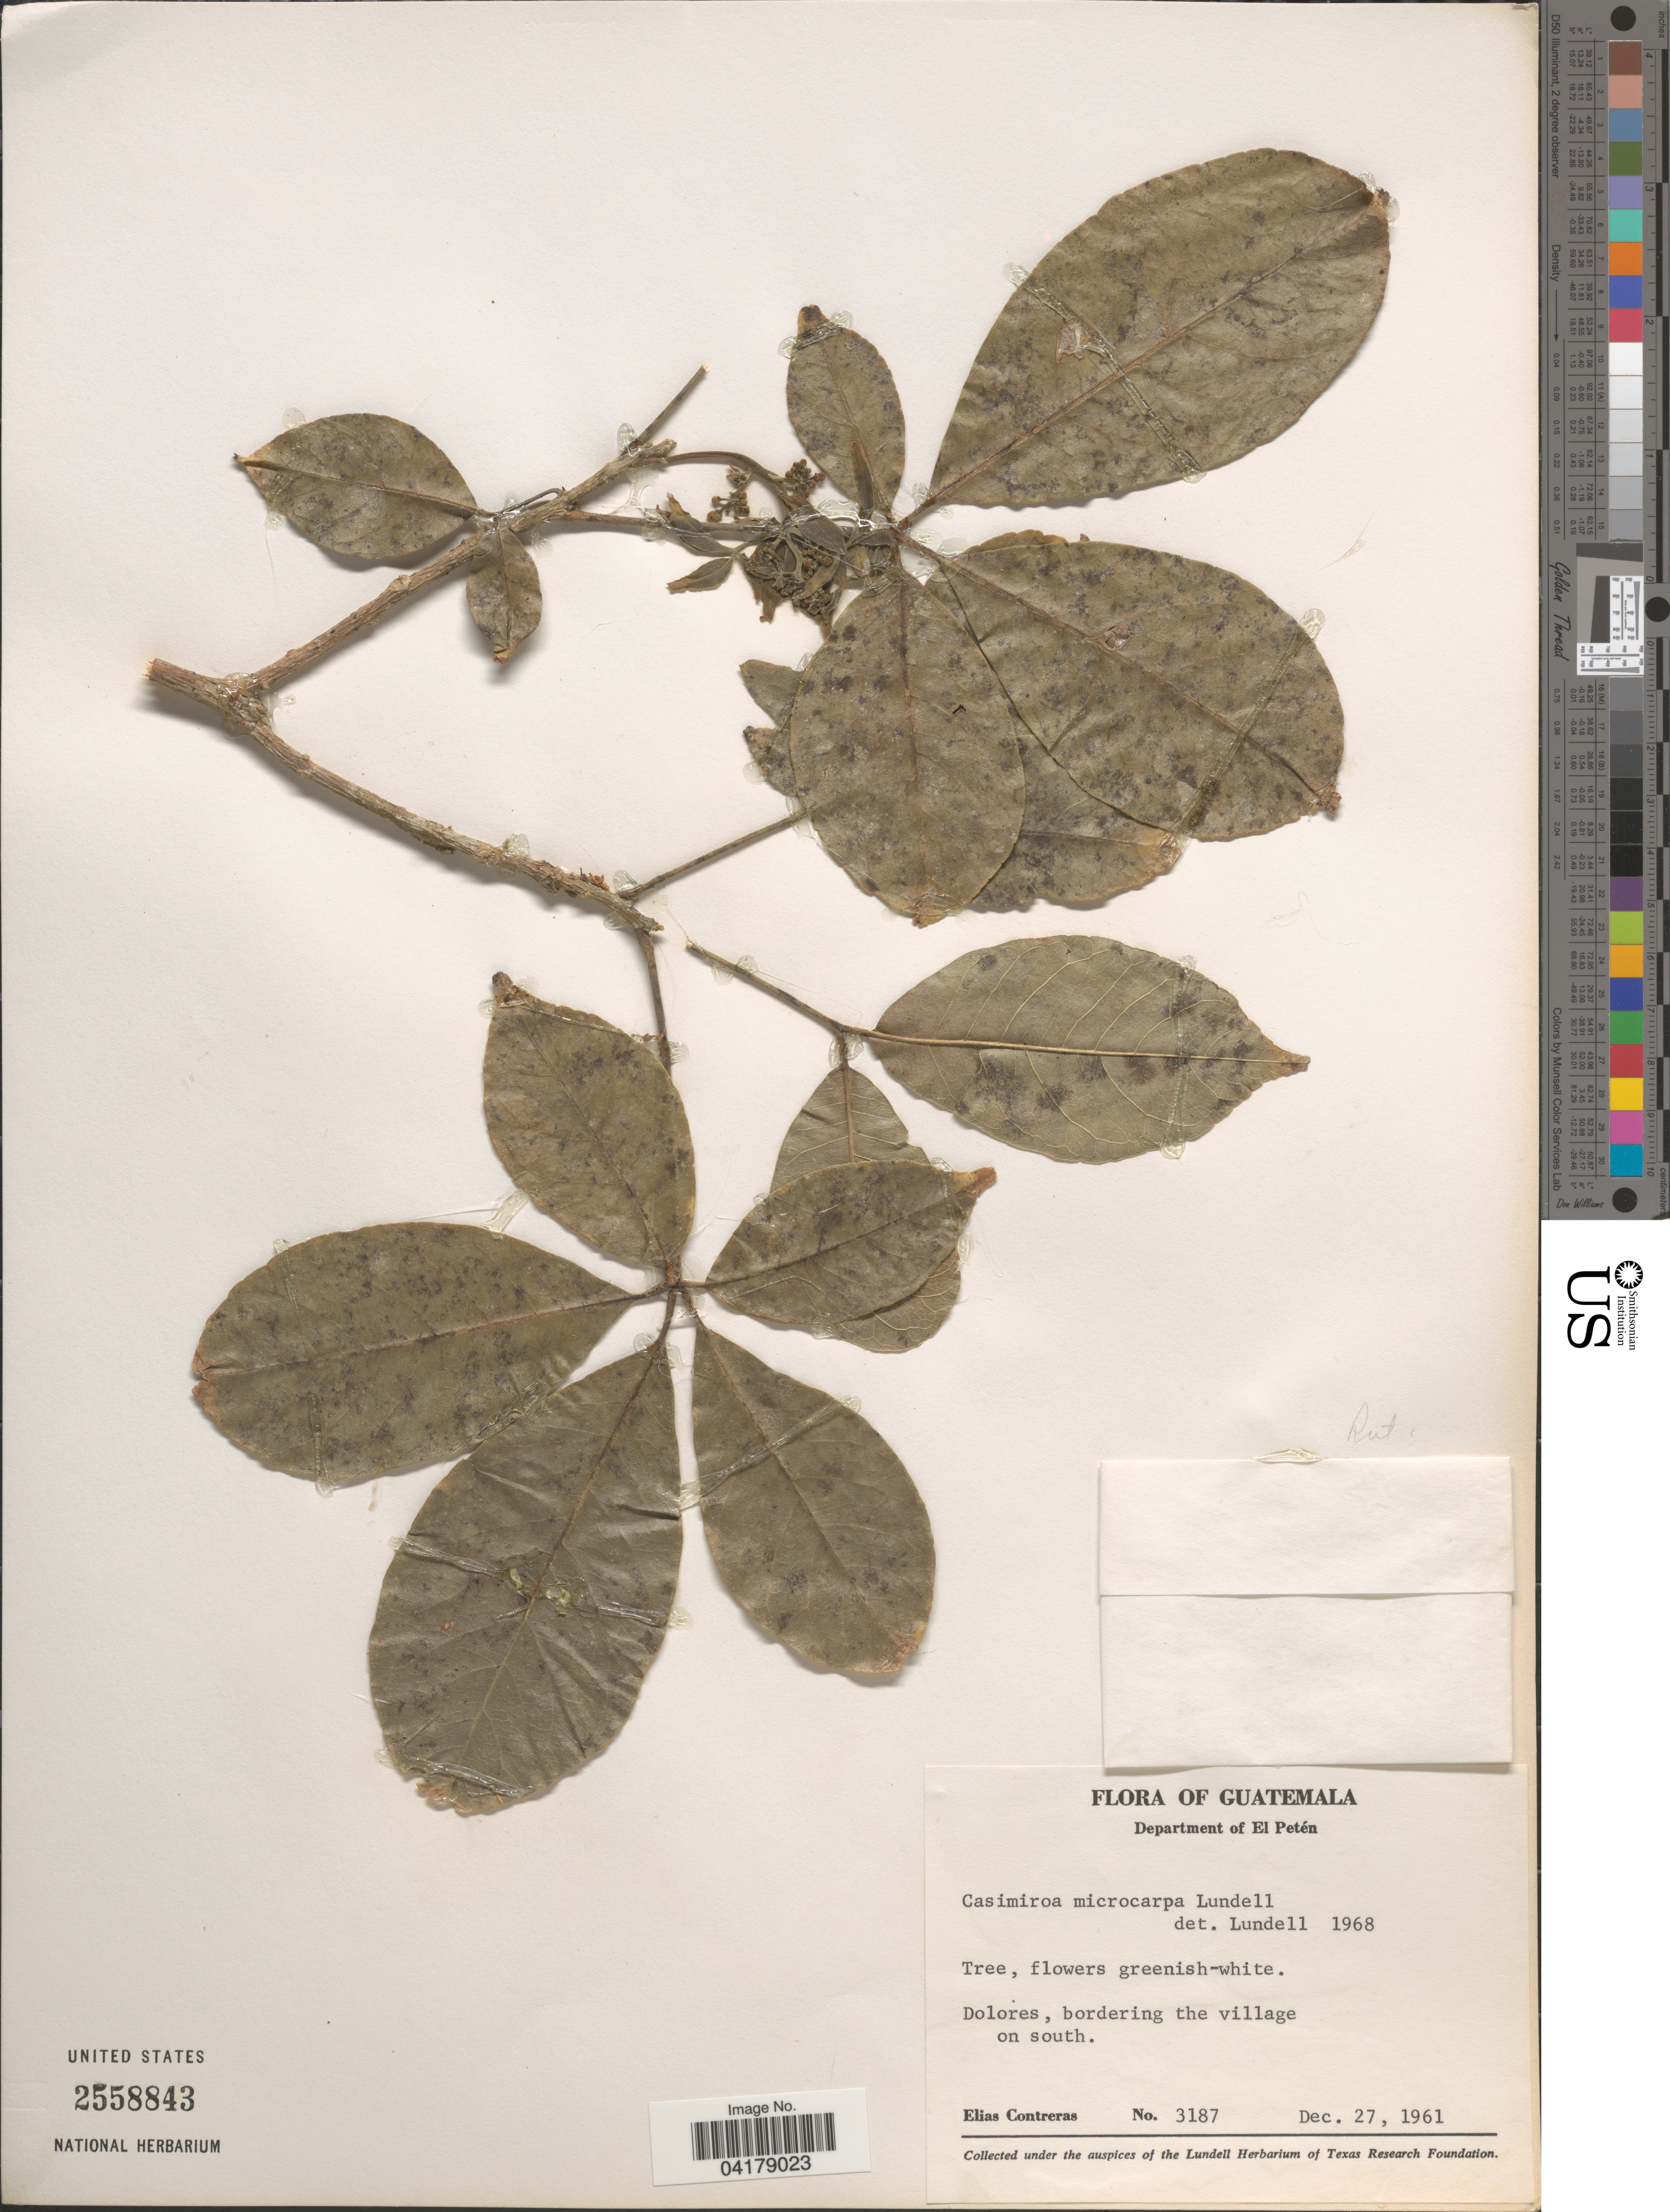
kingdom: Plantae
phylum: Tracheophyta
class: Magnoliopsida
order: Sapindales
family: Rutaceae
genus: Casimiroa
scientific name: Casimiroa microcarpa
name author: Lundell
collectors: E. Contreras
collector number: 3187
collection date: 1961-12-27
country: Guatemala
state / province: El Peten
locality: Department of El Petén. Dolores, bordering the village on south.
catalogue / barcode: US 2558843